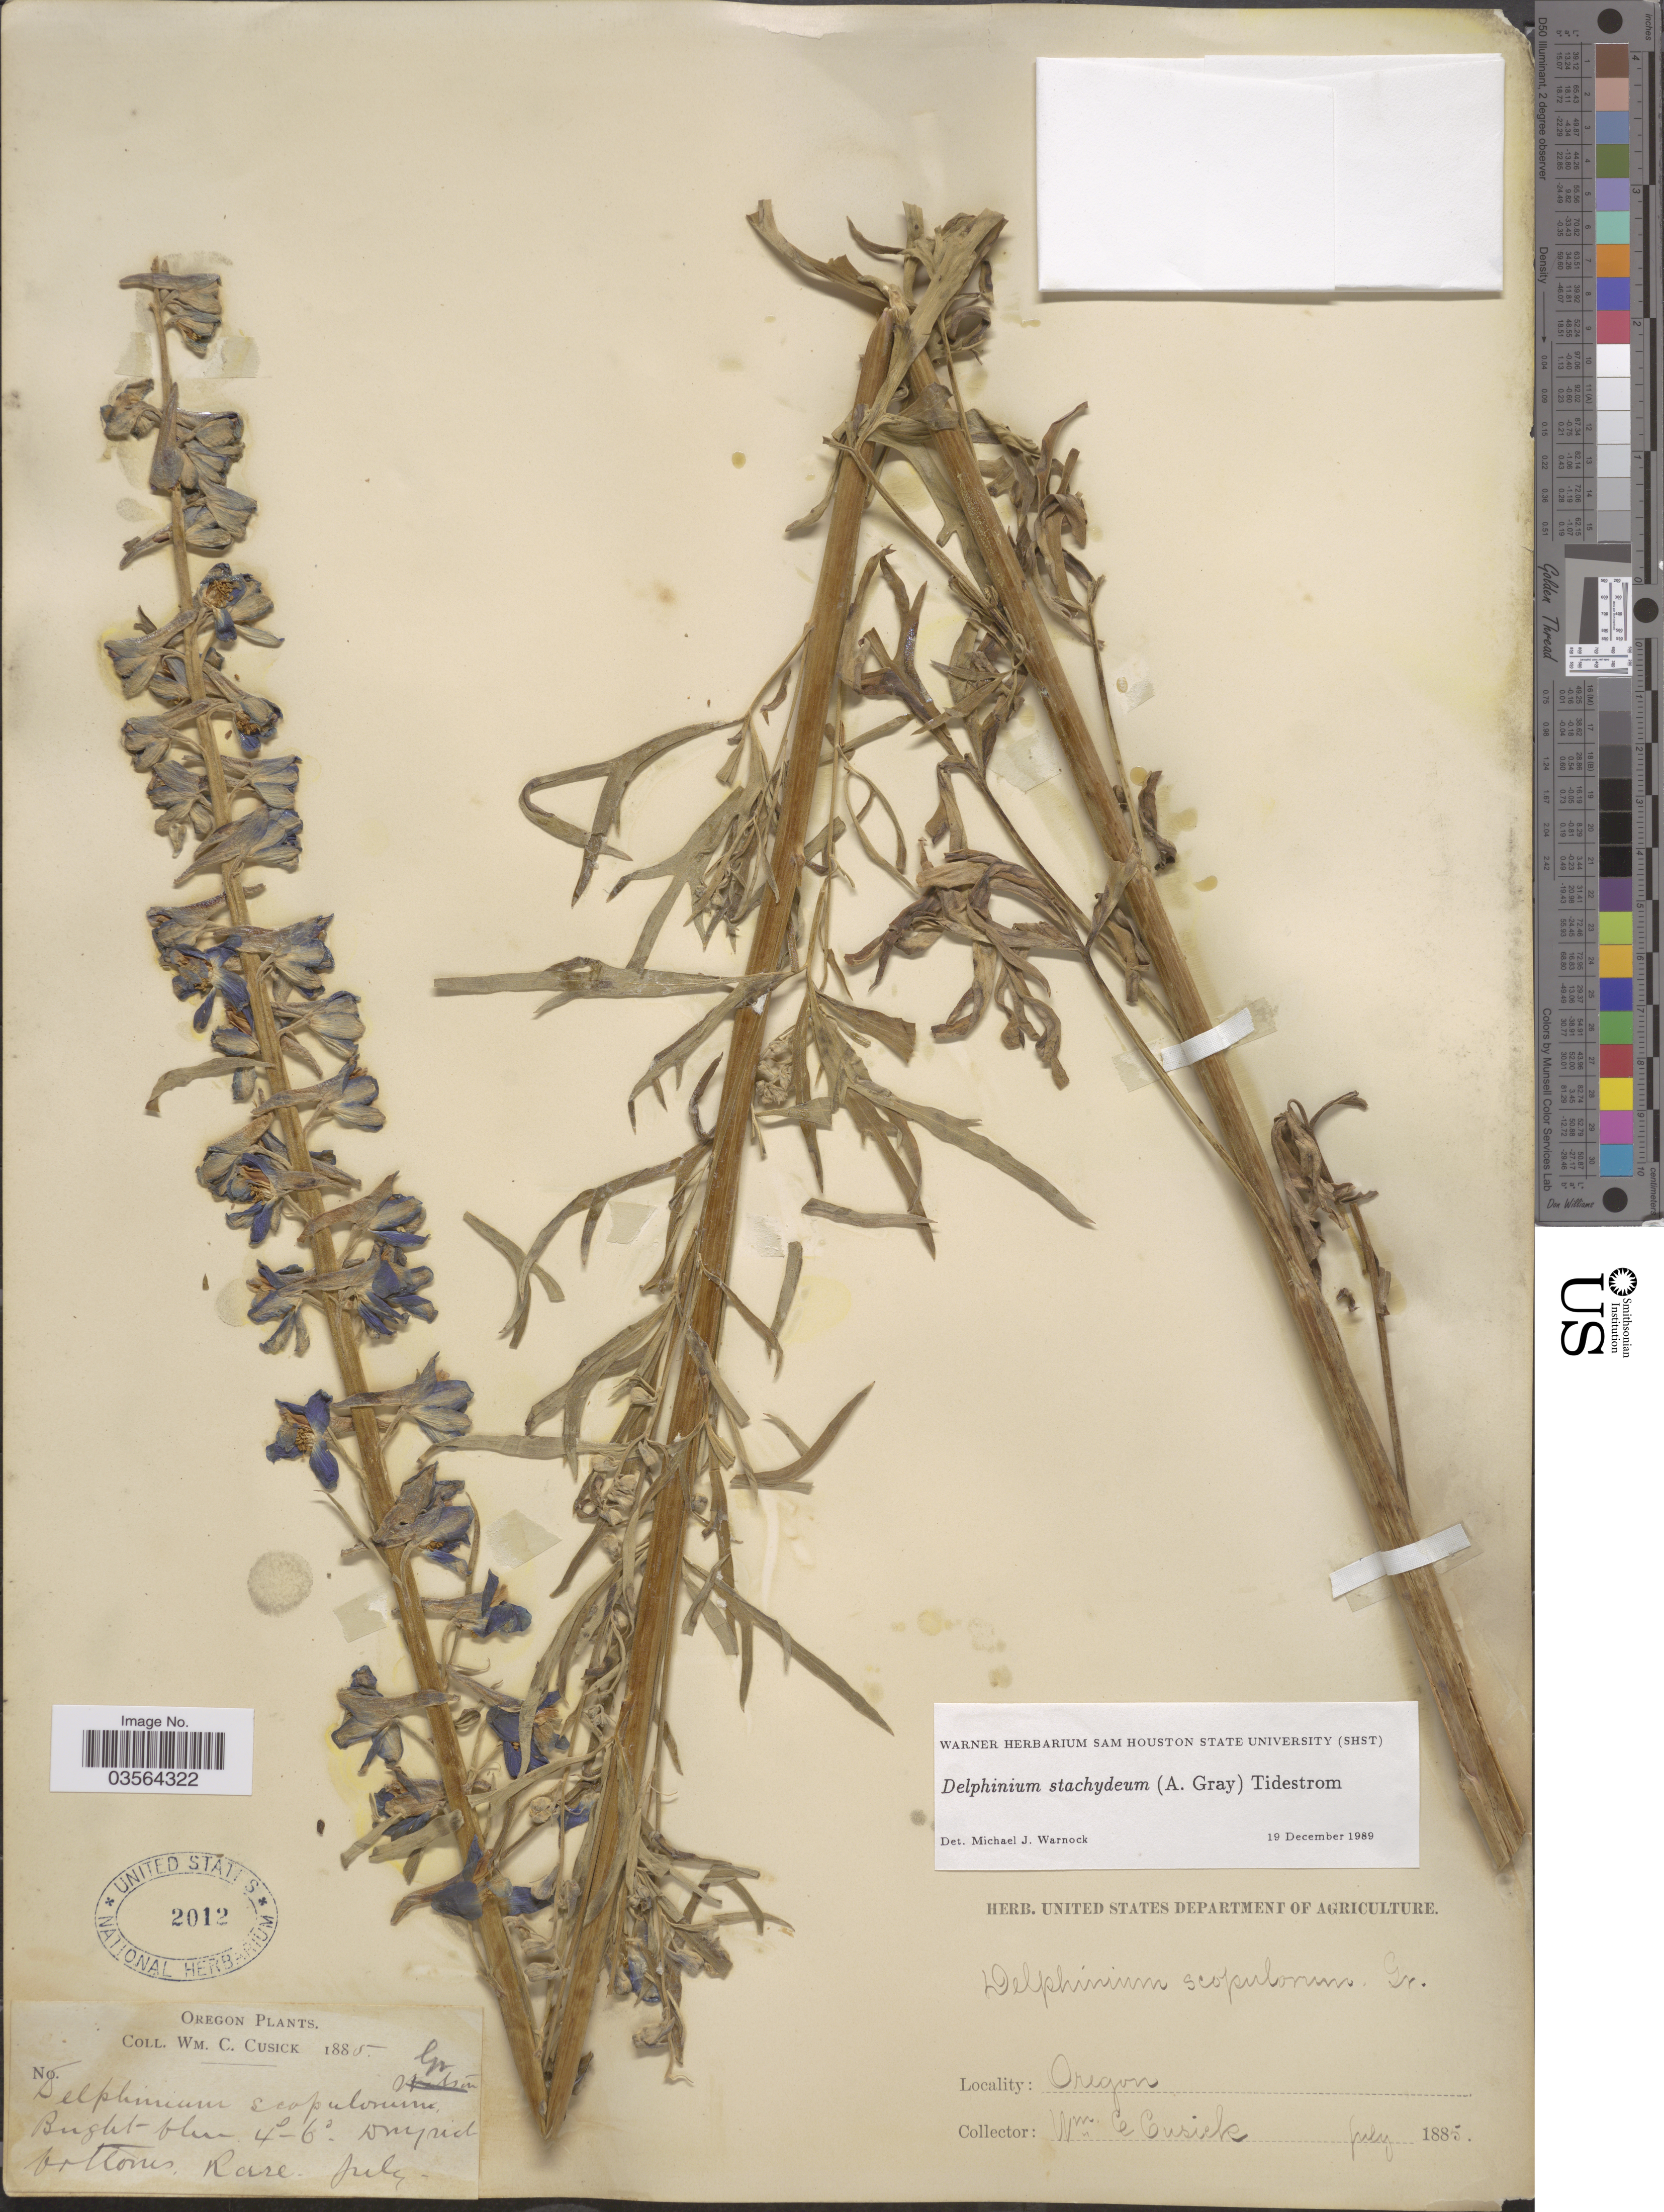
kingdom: Plantae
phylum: Tracheophyta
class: Magnoliopsida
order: Ranunculales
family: Ranunculaceae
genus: Delphinium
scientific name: Delphinium stachydeum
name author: (A. Gray) Tidestr.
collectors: W. C. Cusick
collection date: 1885-07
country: United States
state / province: Oregon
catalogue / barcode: US 2012